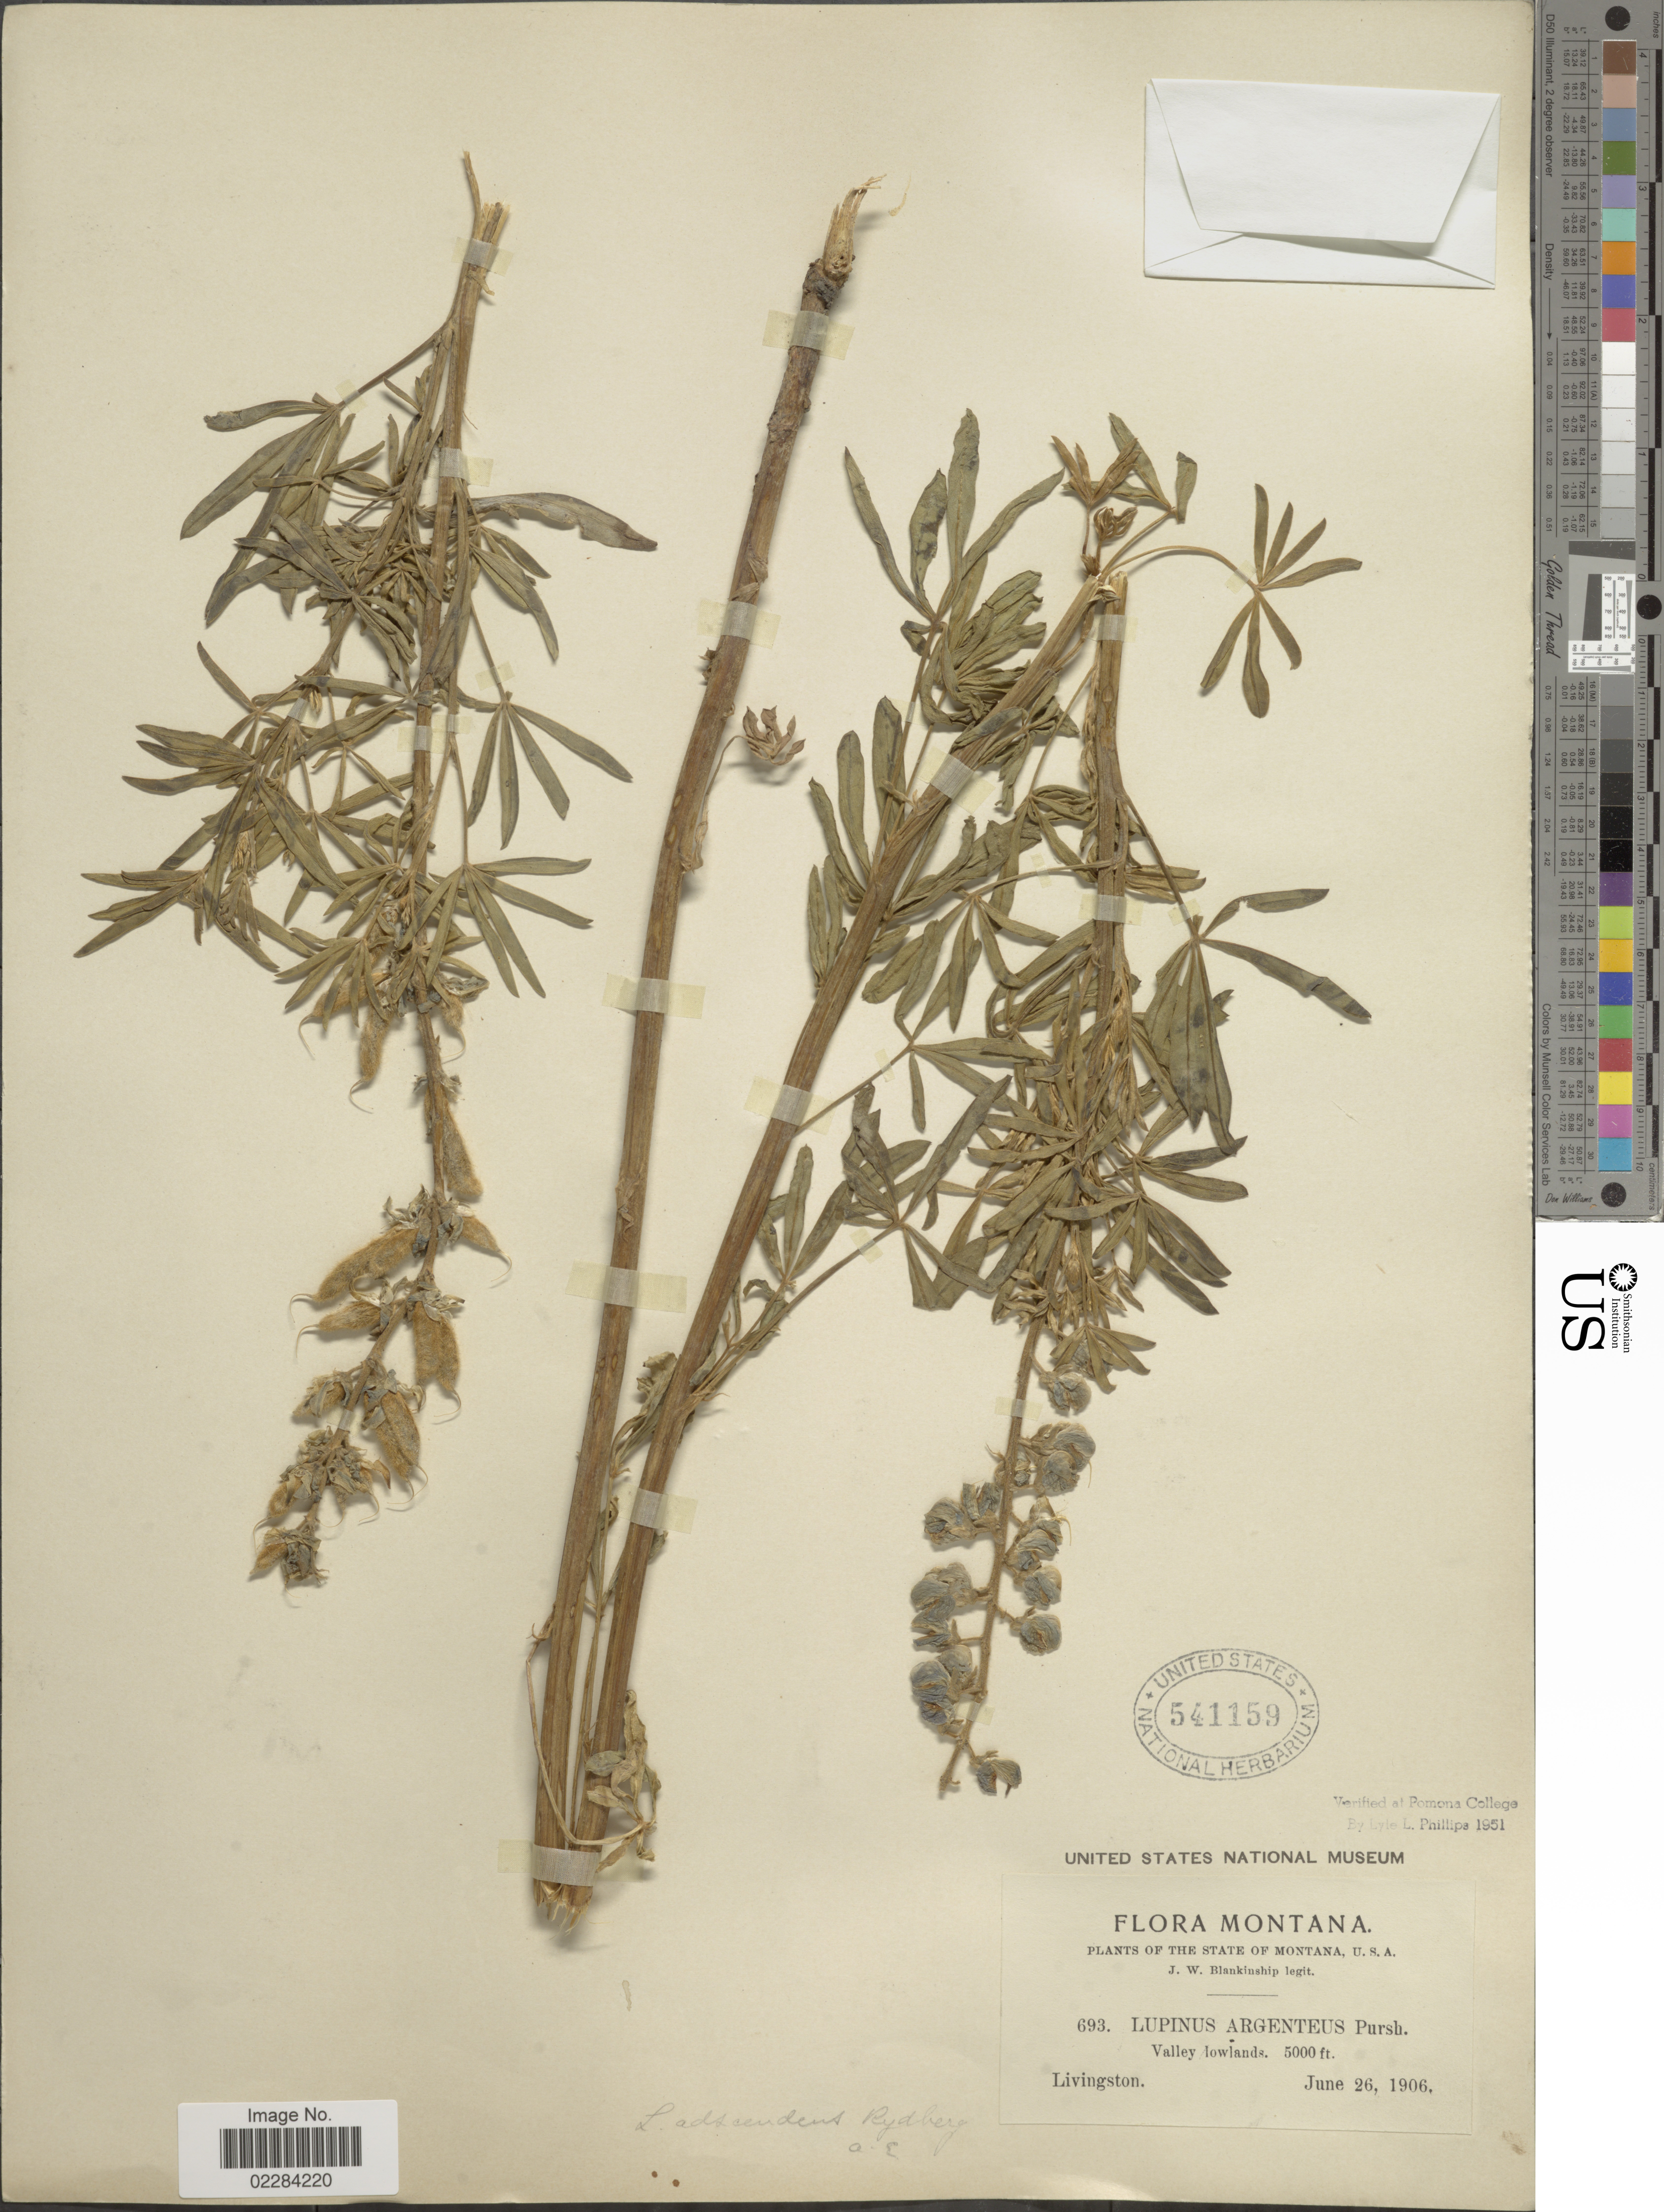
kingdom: Plantae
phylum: Tracheophyta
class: Magnoliopsida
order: Fabales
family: Fabaceae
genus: Lupinus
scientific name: Lupinus argenteus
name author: Pursh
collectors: J. W. Blankinship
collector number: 693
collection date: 1906-06-26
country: United States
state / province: Montana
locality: U.S.A. Valley lowlands. Livingston.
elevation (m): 1524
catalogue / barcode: US 541159